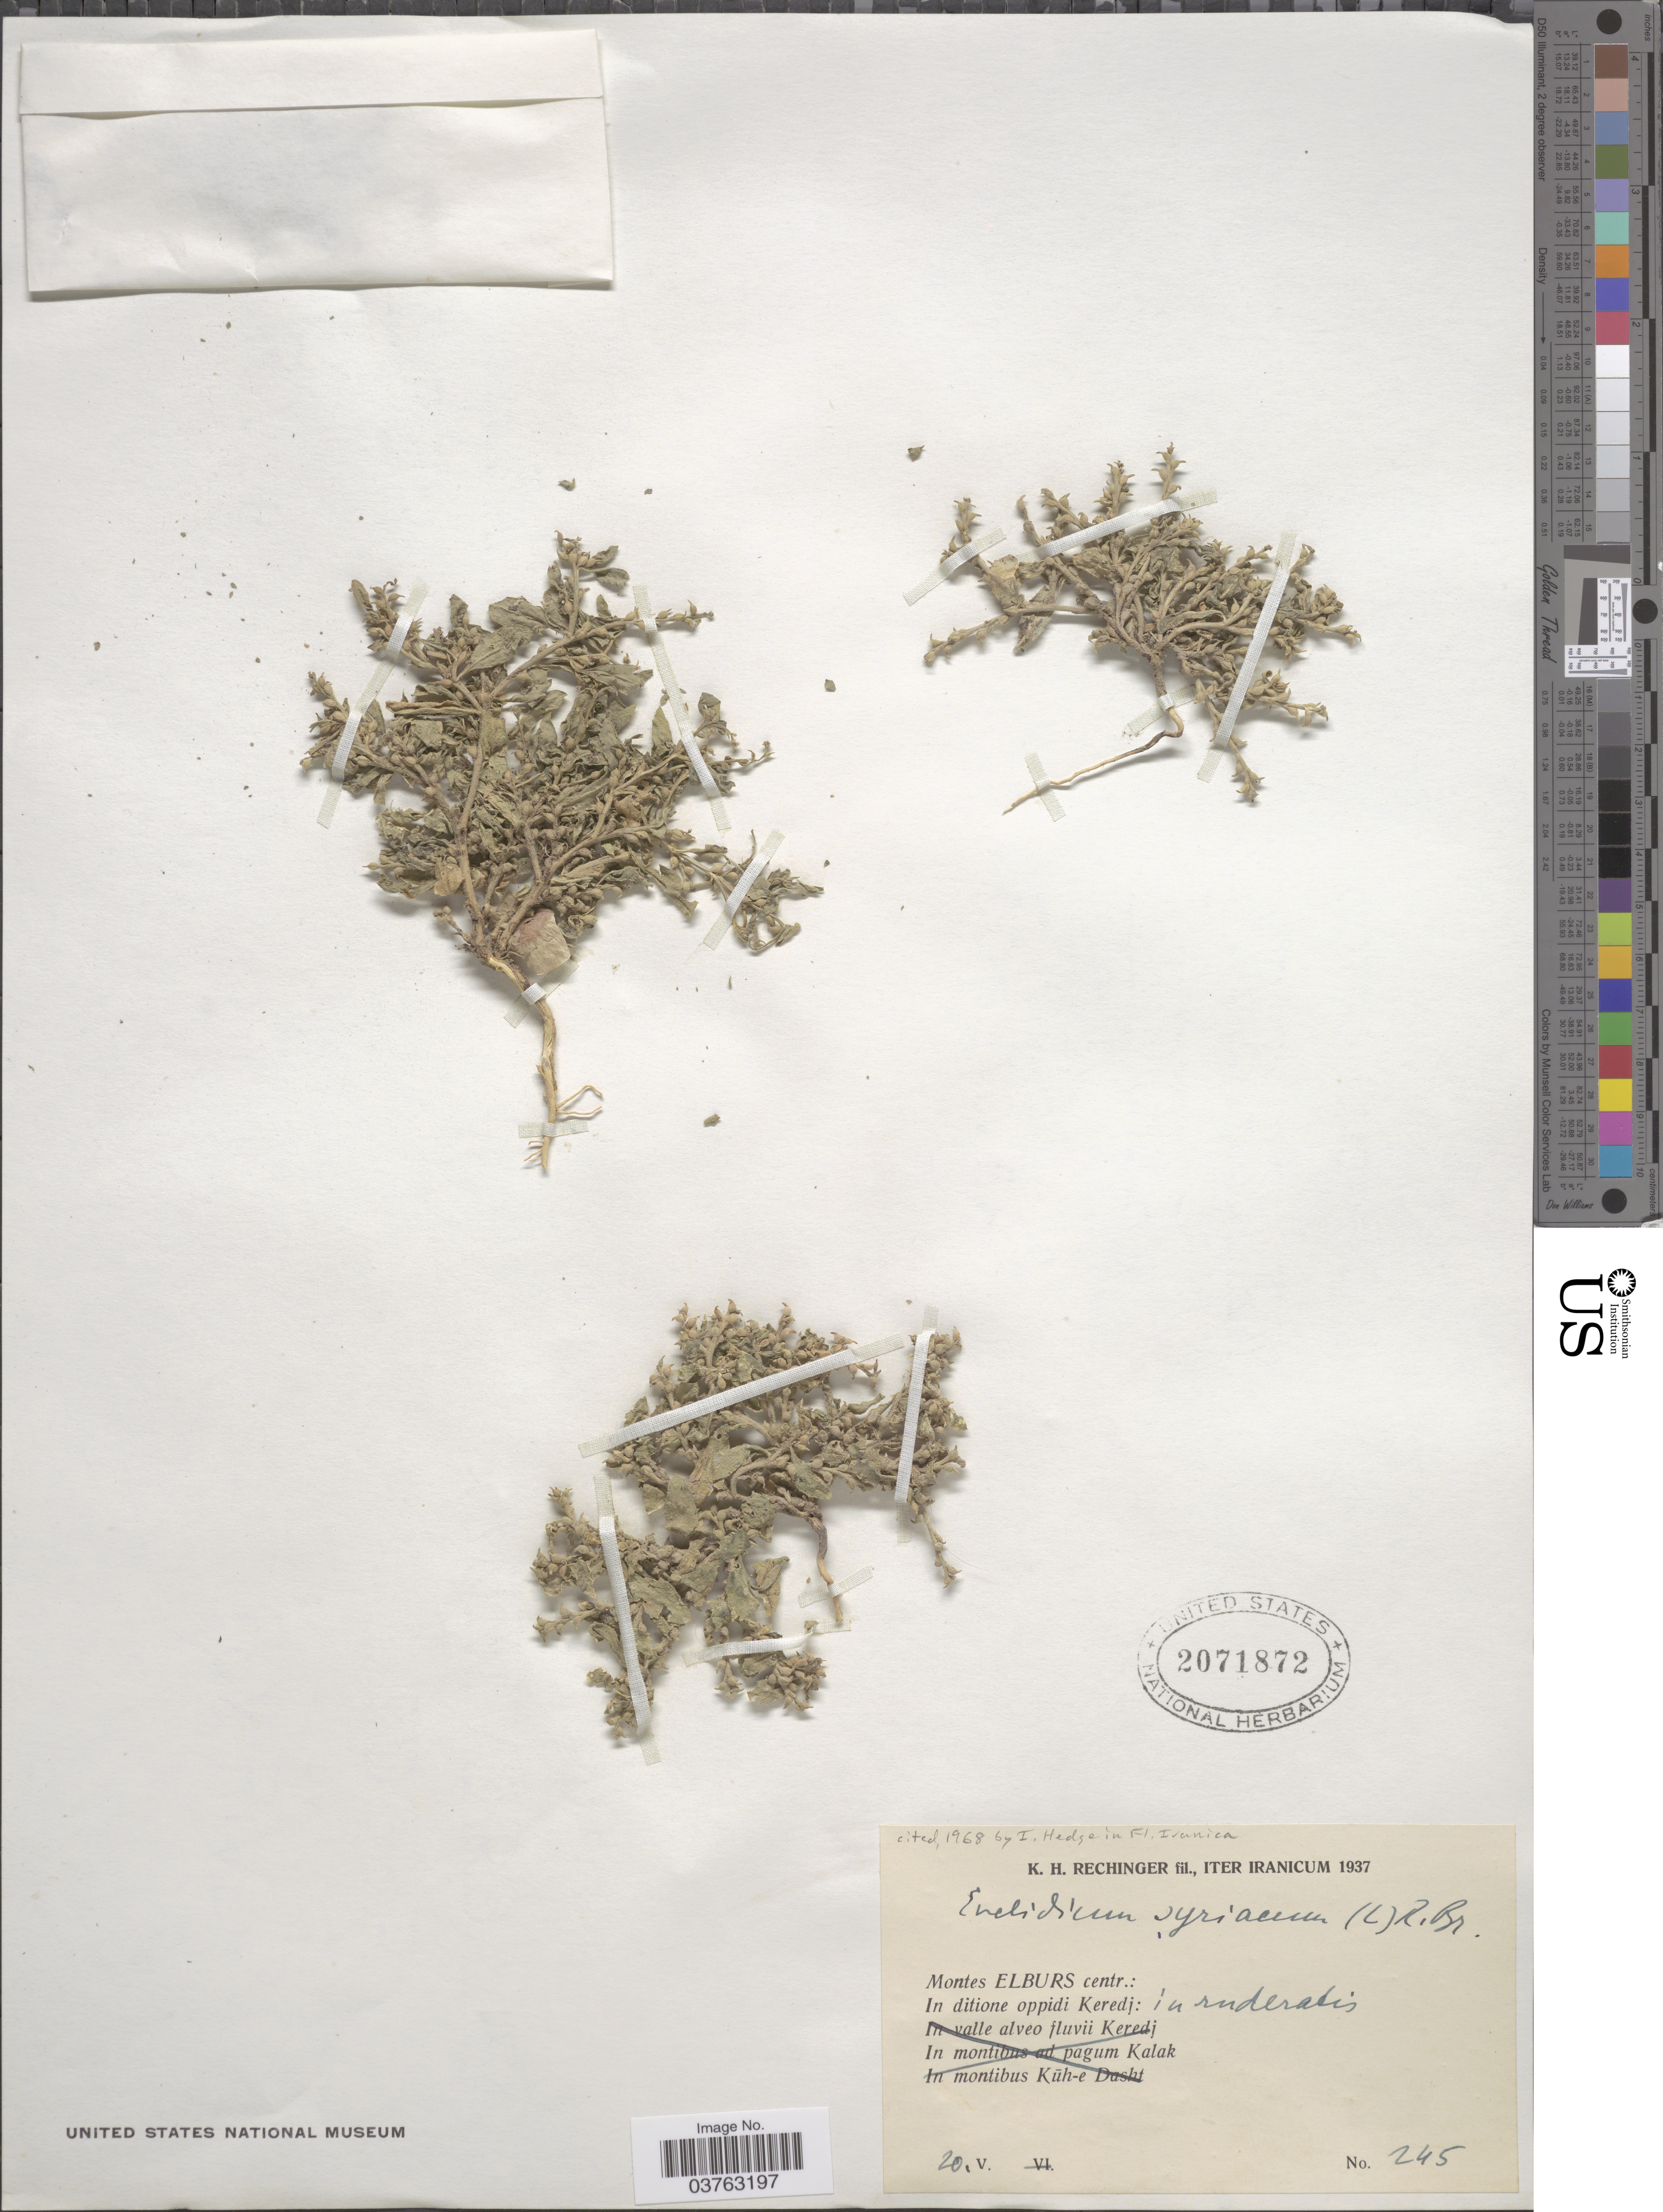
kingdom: Plantae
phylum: Tracheophyta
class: Magnoliopsida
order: Brassicales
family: Brassicaceae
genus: Euclidium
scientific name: Euclidium syriacum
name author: (L.) W.T. Aiton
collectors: K. H. Rechinger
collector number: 245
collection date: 1937-05-20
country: Iran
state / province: Alborz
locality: Iter Iranicum. Montes Elburs centr.: In ditione oppidi Keredj: in ruderatis.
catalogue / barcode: US 2071872